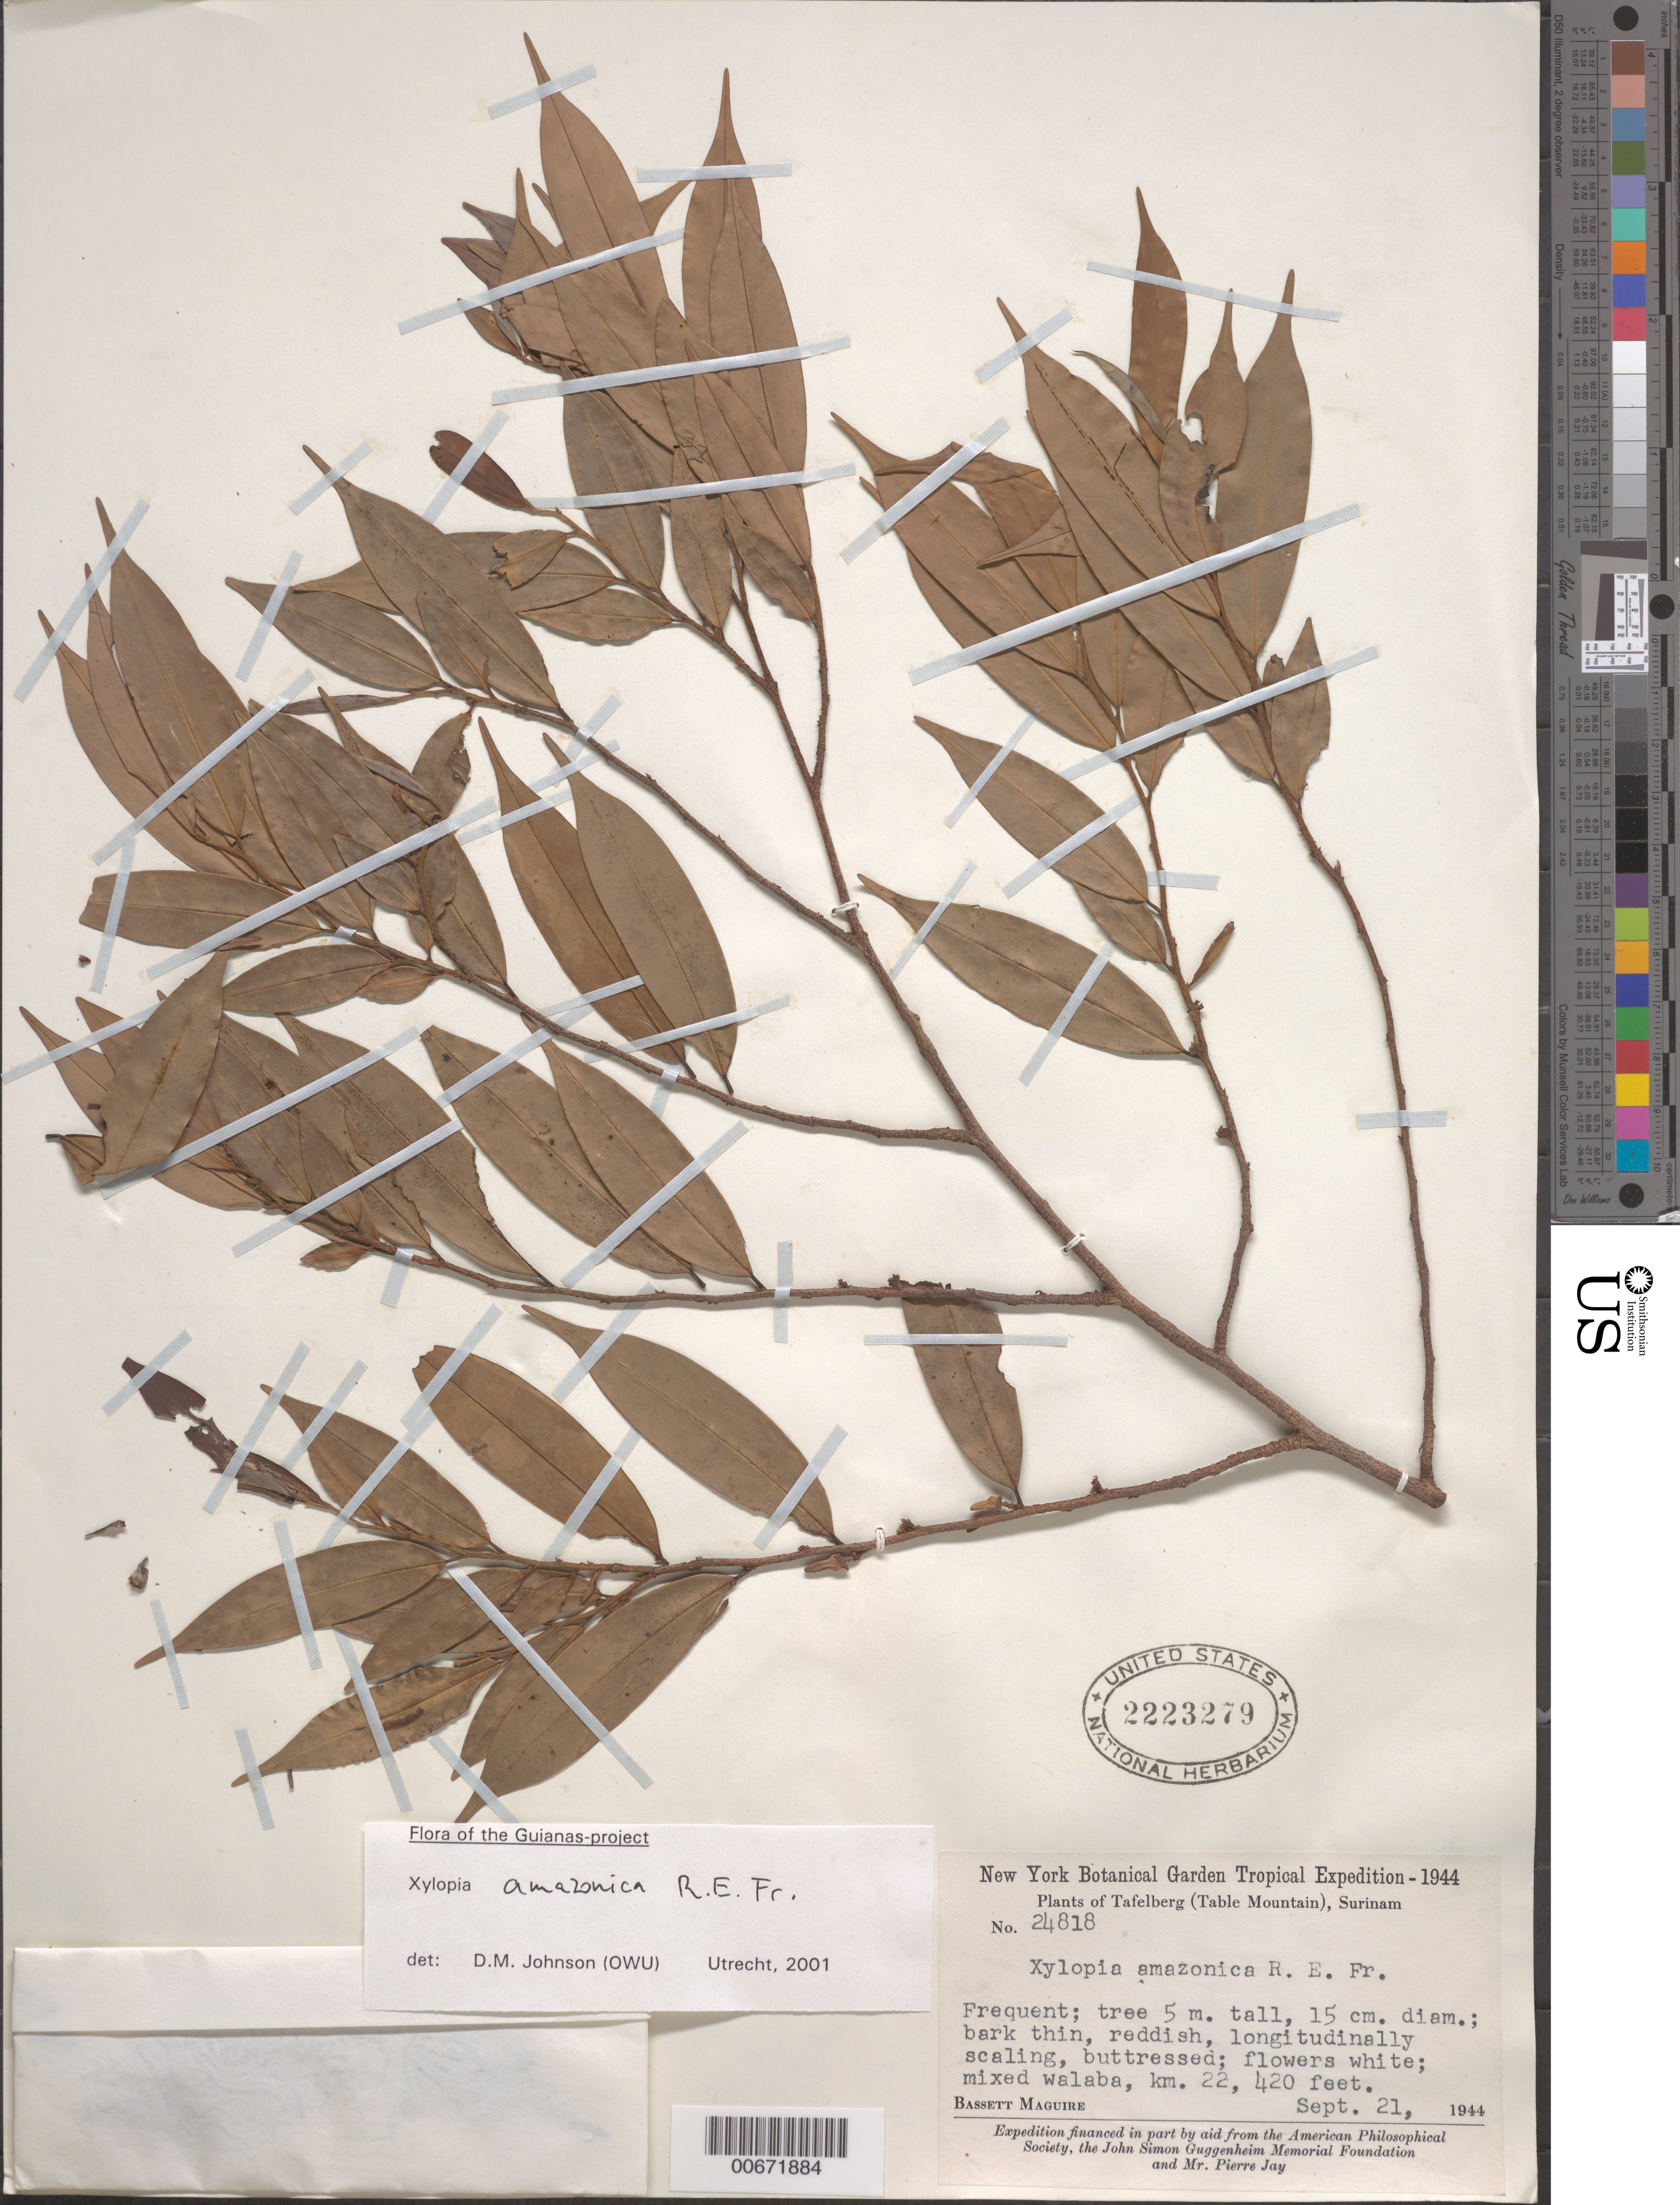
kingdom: Plantae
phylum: Tracheophyta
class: Magnoliopsida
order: Magnoliales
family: Annonaceae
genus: Xylopia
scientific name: Xylopia amazonica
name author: R.E. Fr.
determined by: Johnson, D. M.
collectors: B. Maguire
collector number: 24818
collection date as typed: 21-Sep-44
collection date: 1944-09-21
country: Suriname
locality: Tafelberg (Table Mountain), km 22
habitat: Mixed Wallaba forest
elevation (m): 132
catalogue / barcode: US 2223279